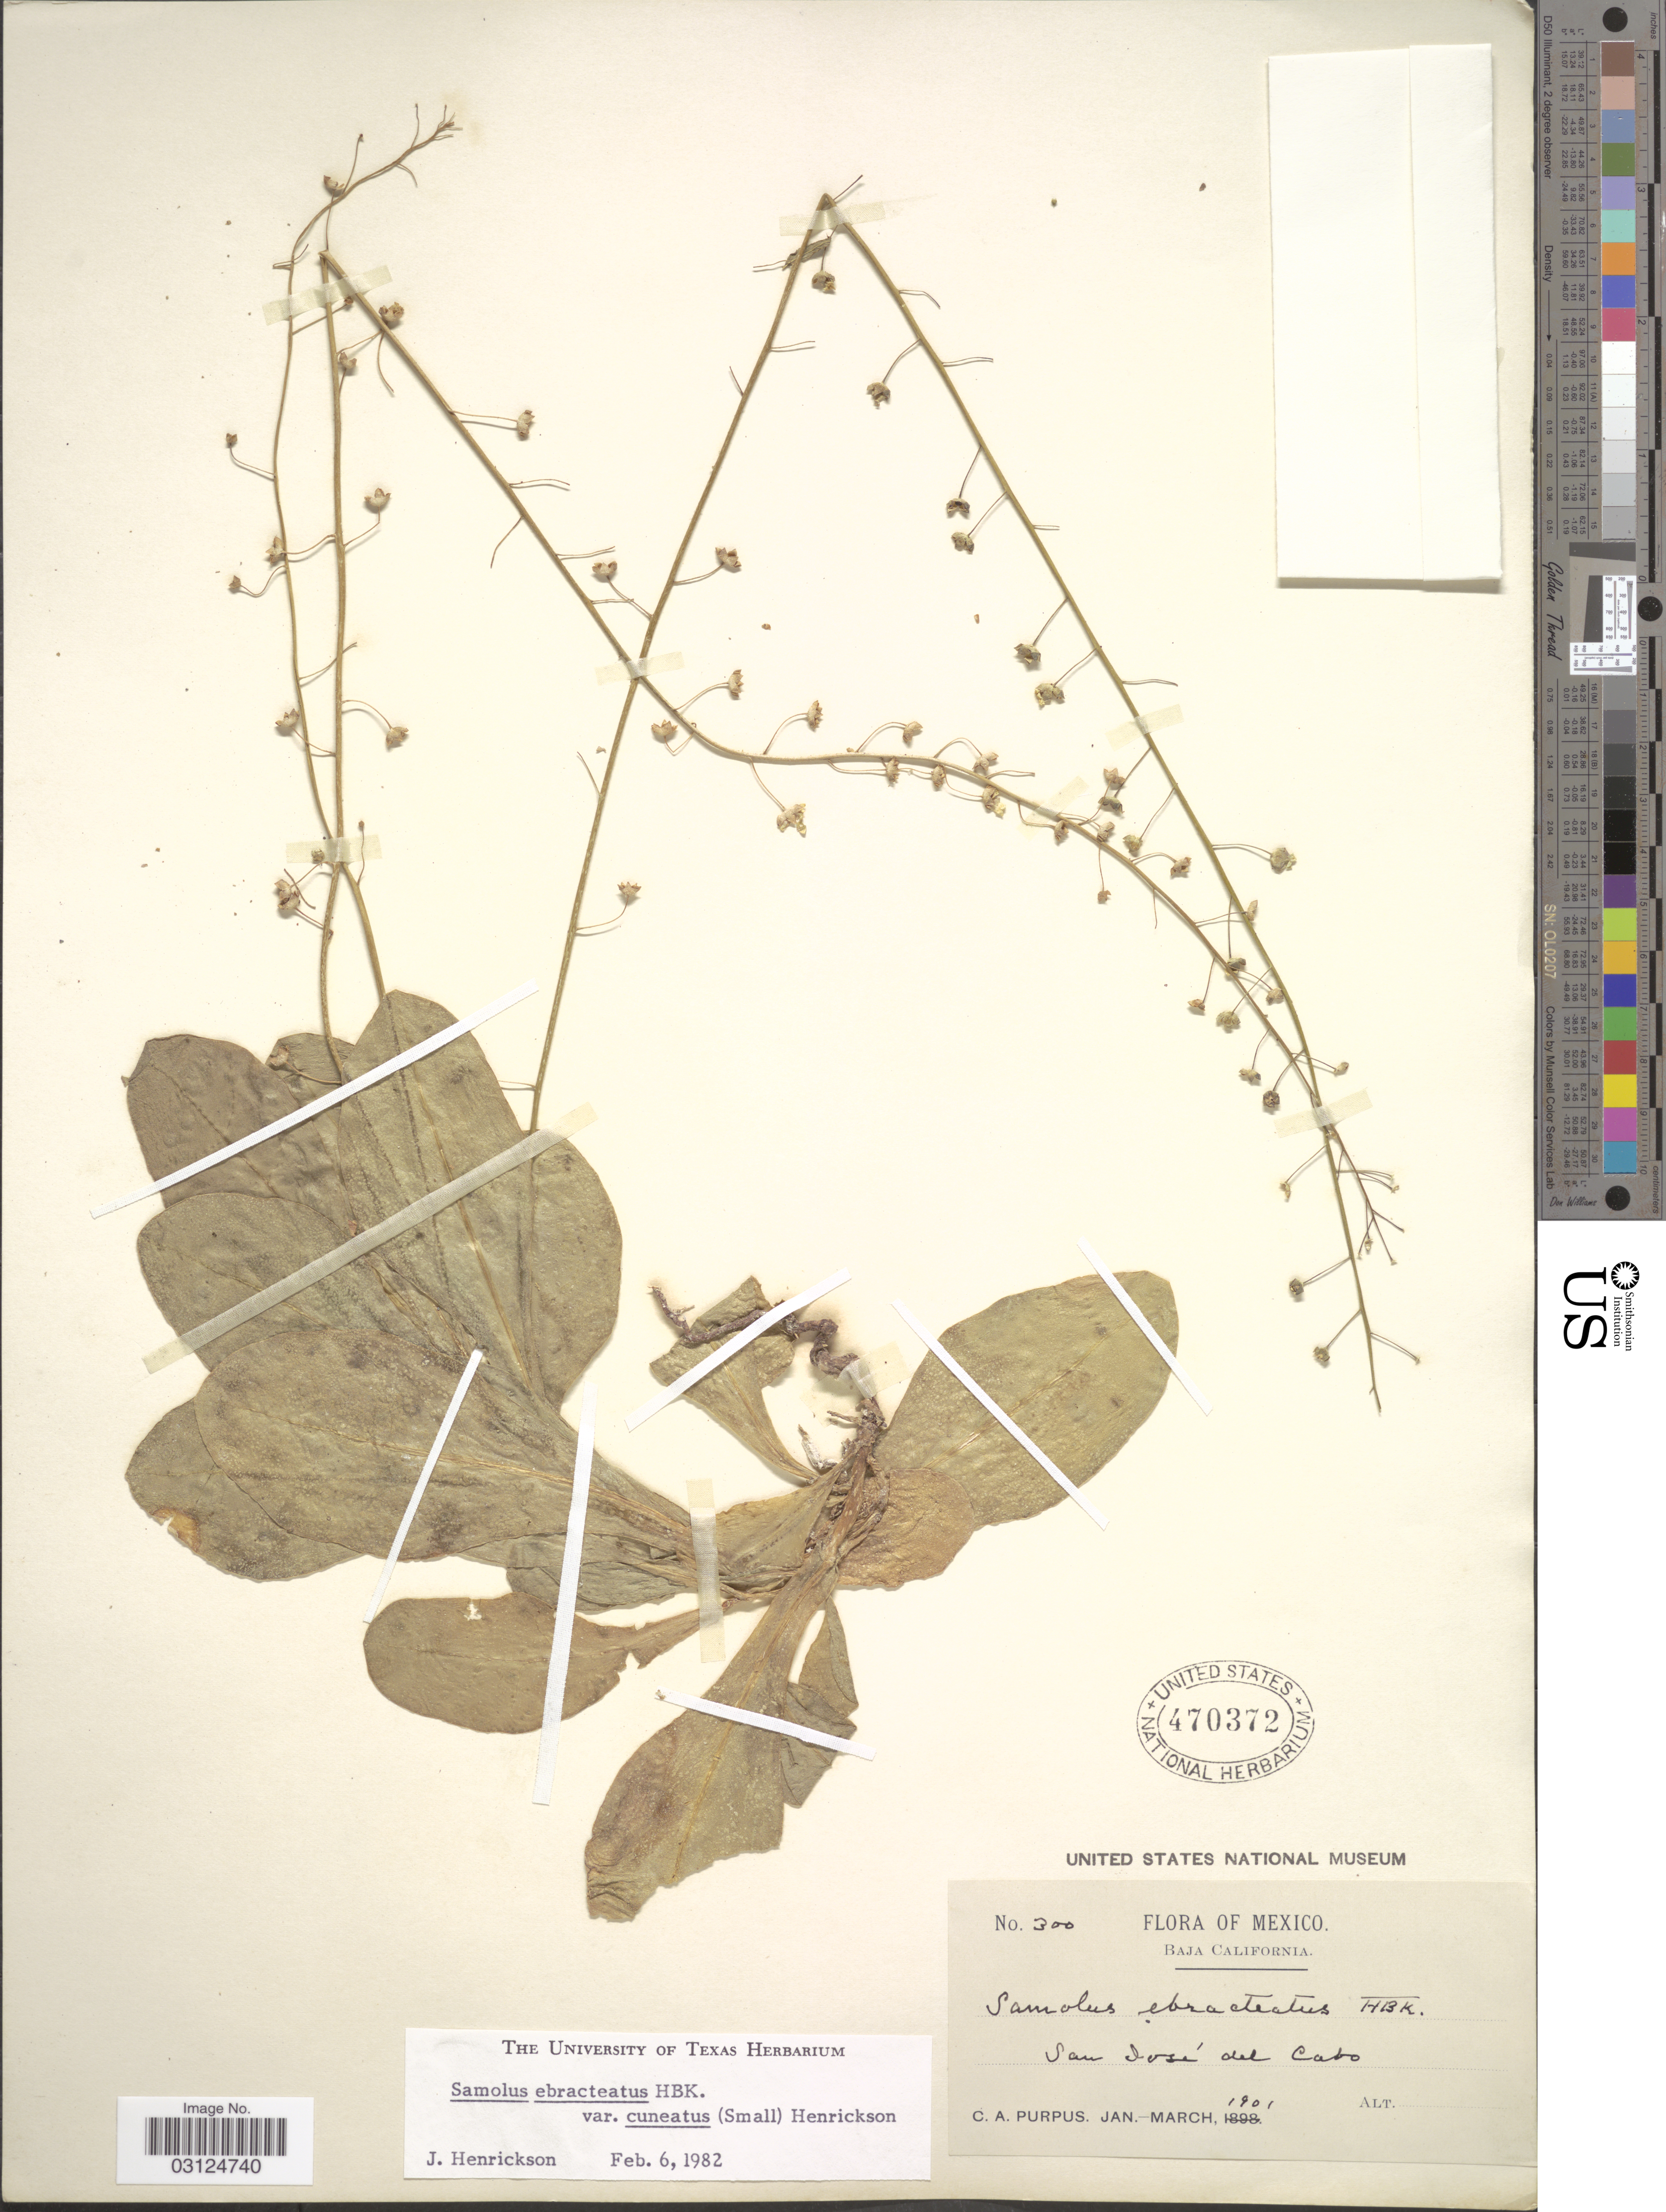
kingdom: Plantae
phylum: Tracheophyta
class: Magnoliopsida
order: Ericales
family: Primulaceae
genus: Samolus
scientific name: Samolus ebracteatus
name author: Kunth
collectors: C. A. Purpus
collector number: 300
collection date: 1901-01/1901-03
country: Mexico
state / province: Baja California Sur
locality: San José del Cabo.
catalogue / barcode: US 470372